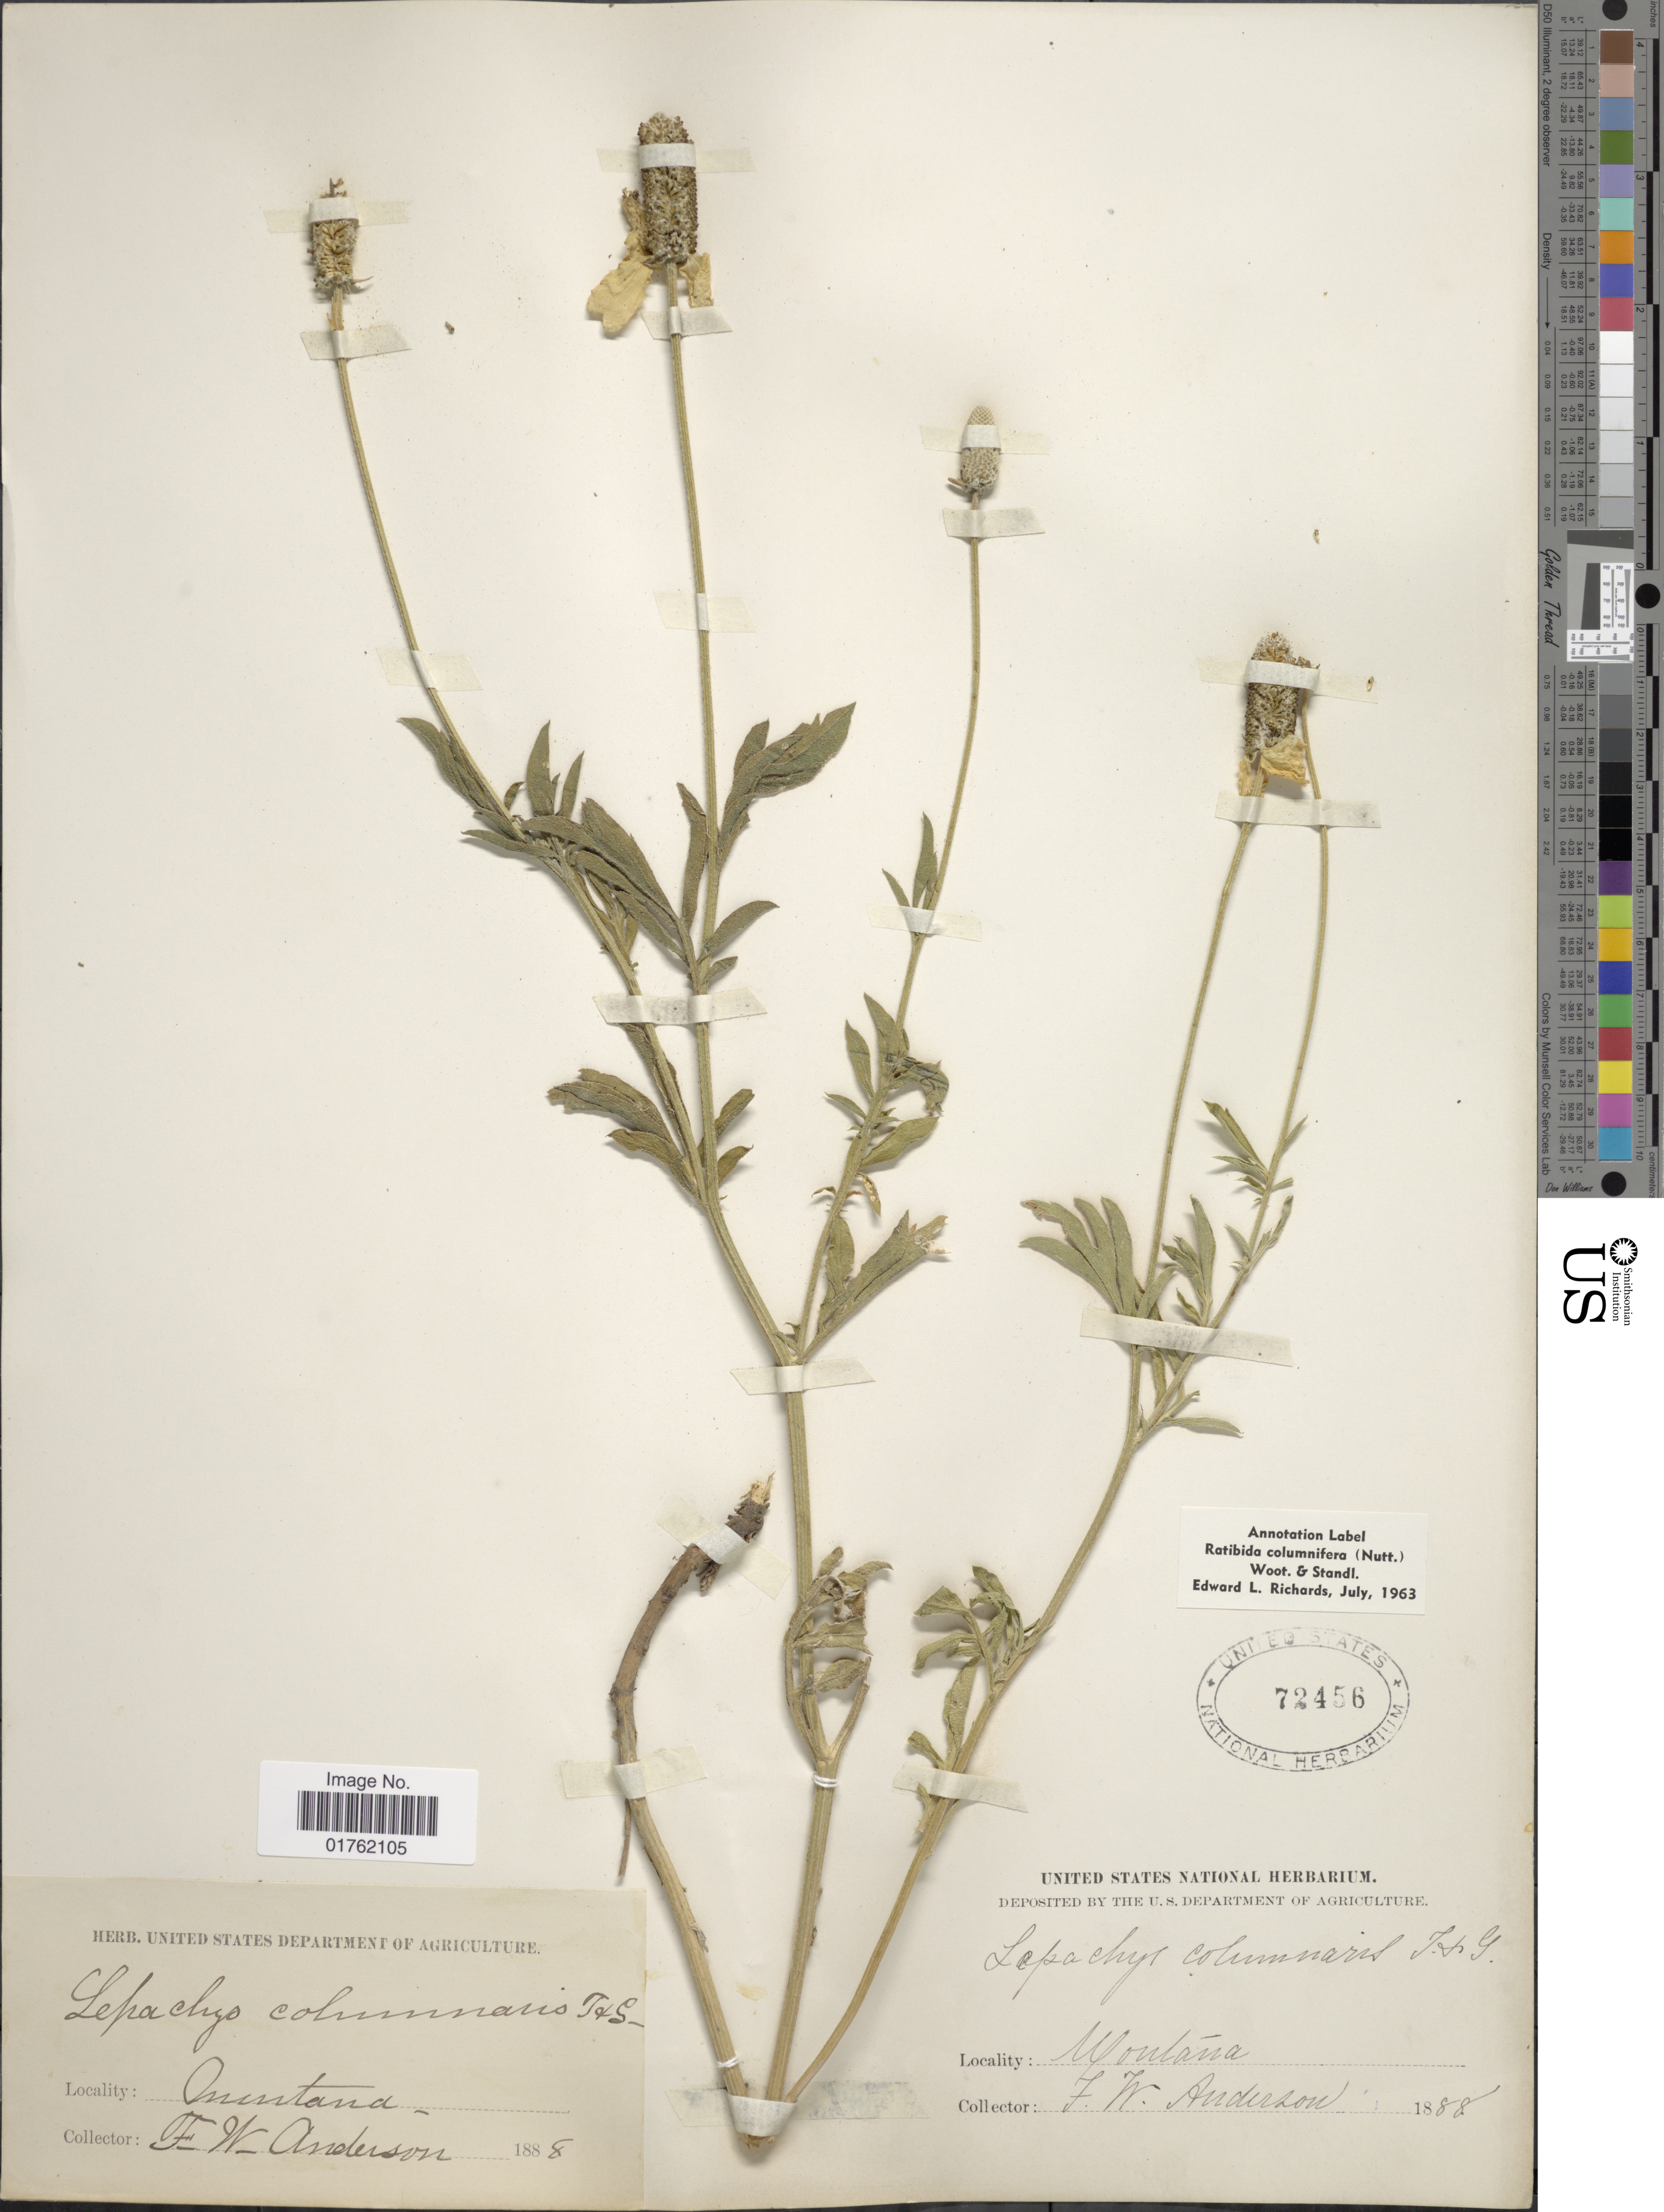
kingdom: Plantae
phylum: Tracheophyta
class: Magnoliopsida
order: Asterales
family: Asteraceae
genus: Ratibida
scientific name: Ratibida columnaris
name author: (Pursh) D. Don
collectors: F. W. Anderson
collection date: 1888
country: United States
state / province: Montana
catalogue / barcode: US 72456